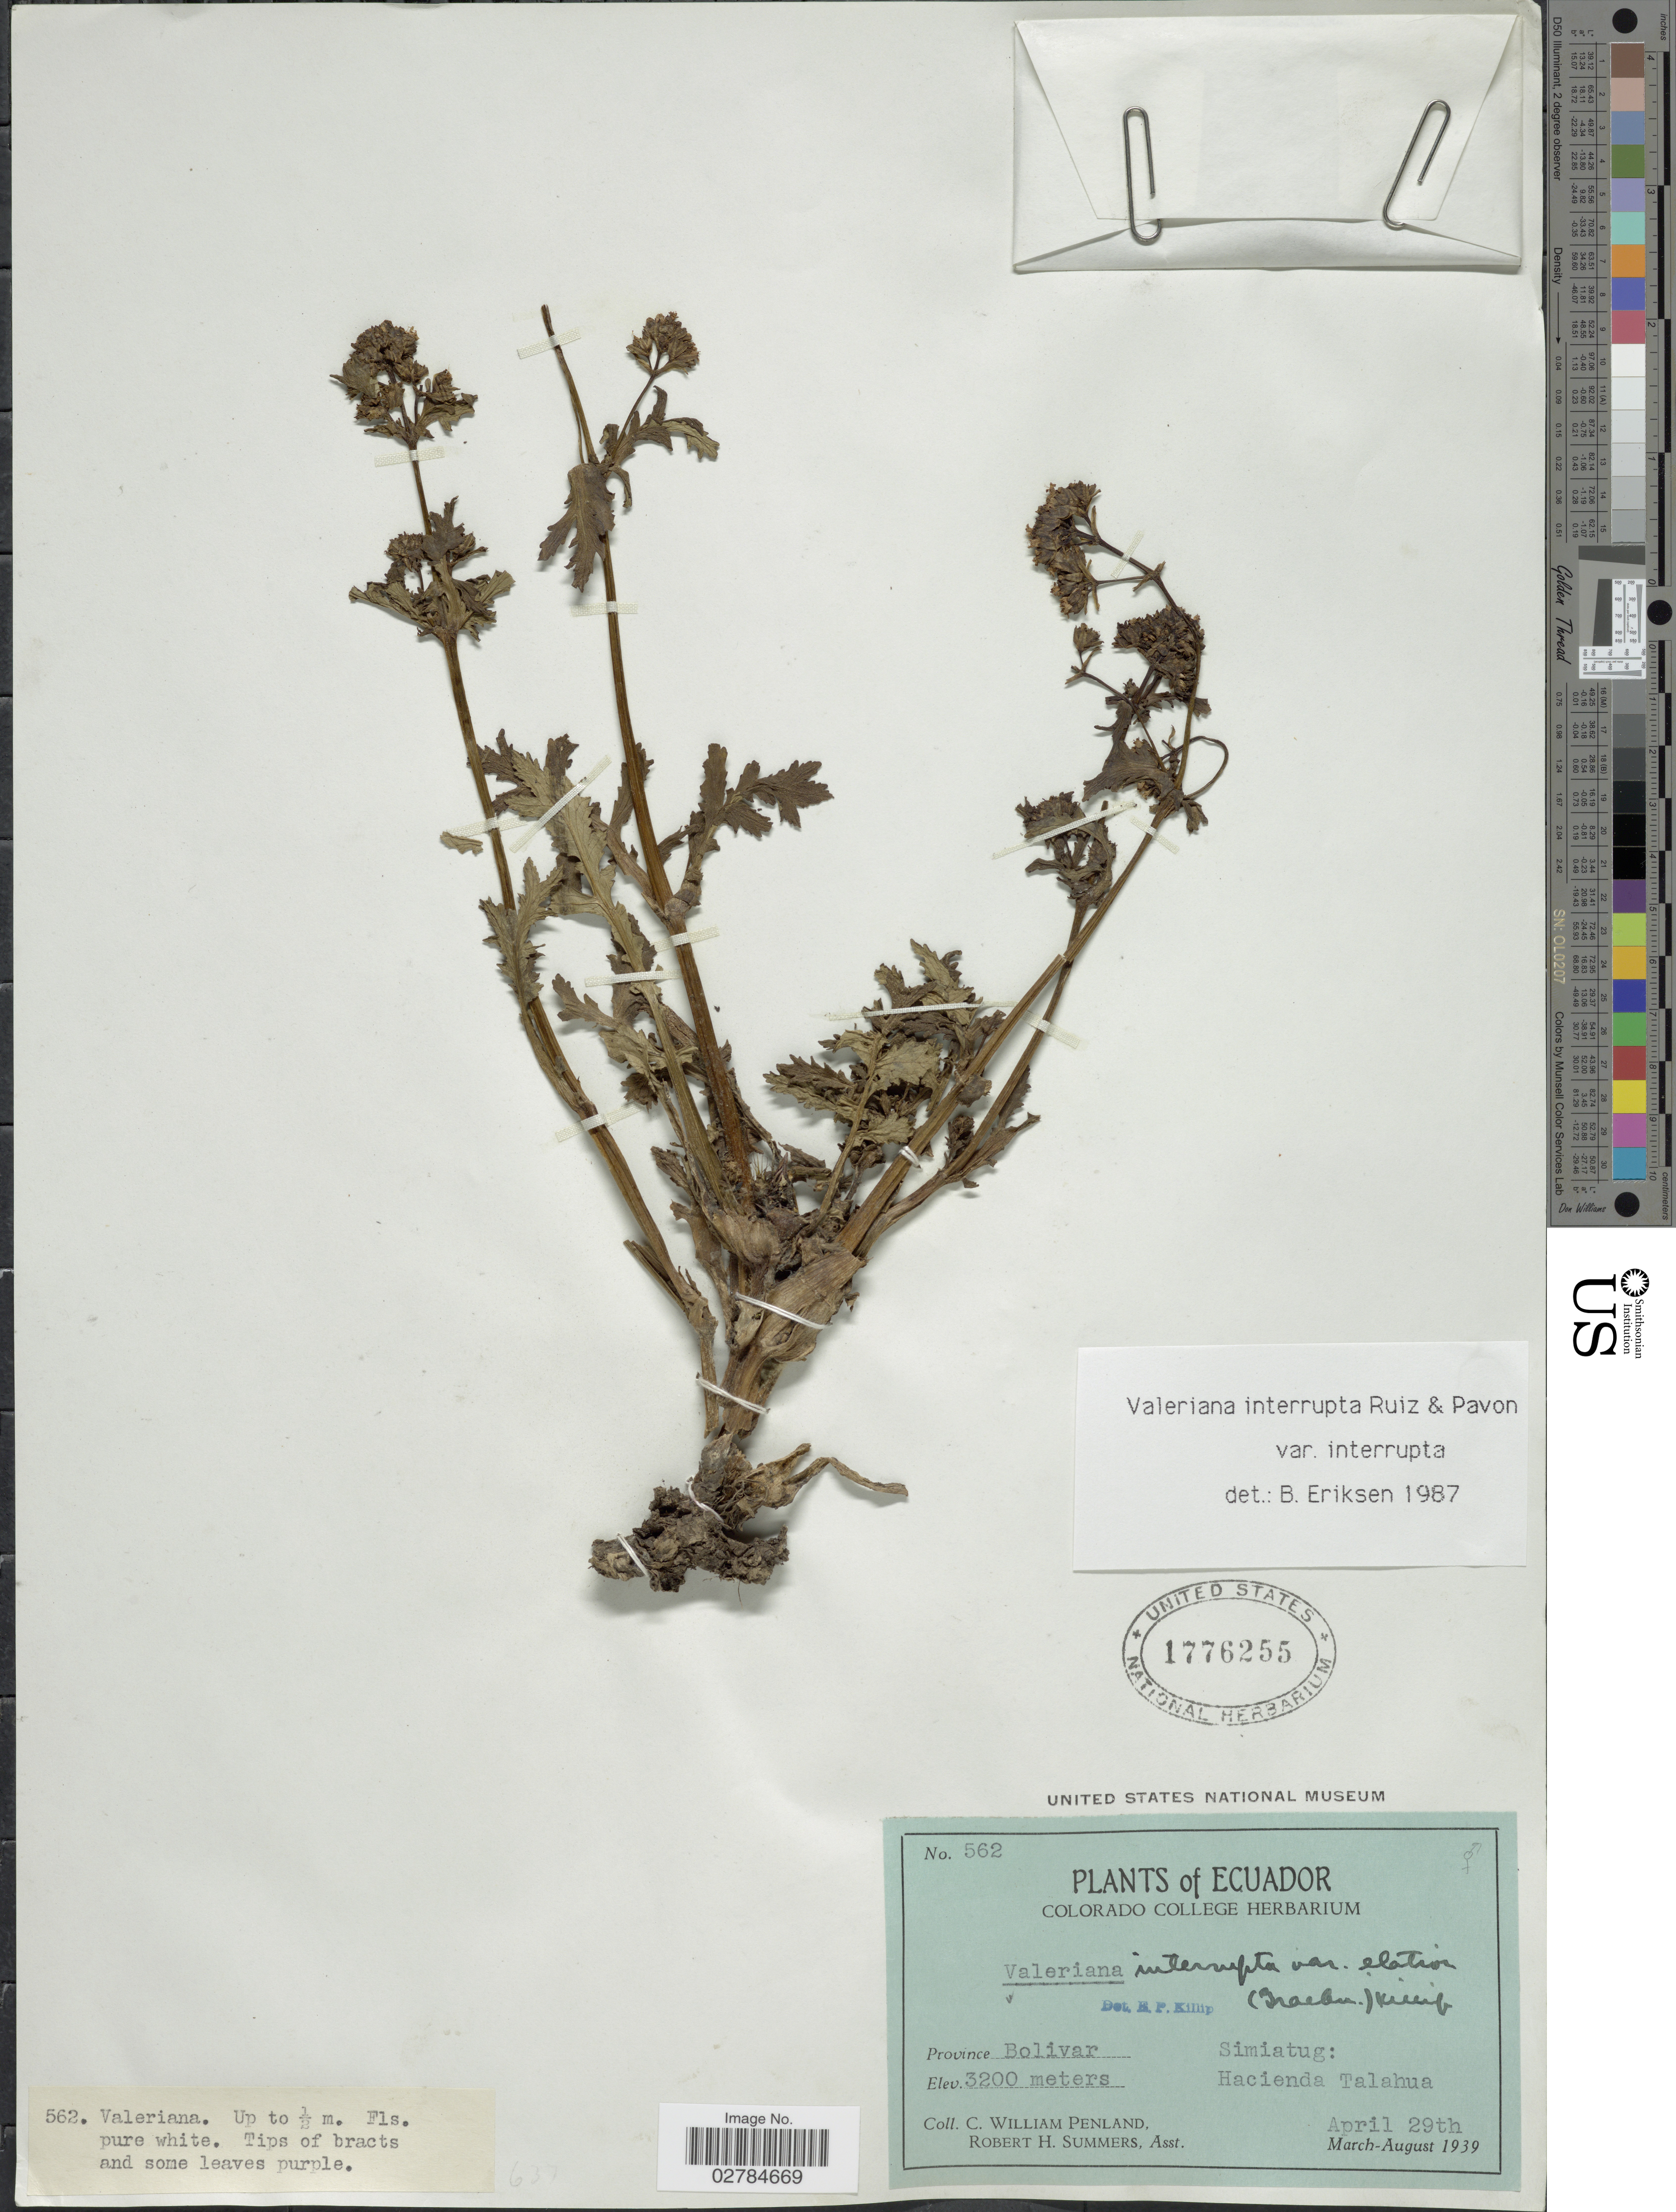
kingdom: Plantae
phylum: Tracheophyta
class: Magnoliopsida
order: Dipsacales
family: Caprifoliaceae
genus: Valeriana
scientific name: Valeriana interrupta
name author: Ruiz & Pav.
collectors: C. W. Penland & R. Summers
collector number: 562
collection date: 1939-04-29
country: Ecuador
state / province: Bolívar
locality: Province Bolivar, Simiatug: Hacienda Talahua.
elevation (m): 3200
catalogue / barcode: US 1776255